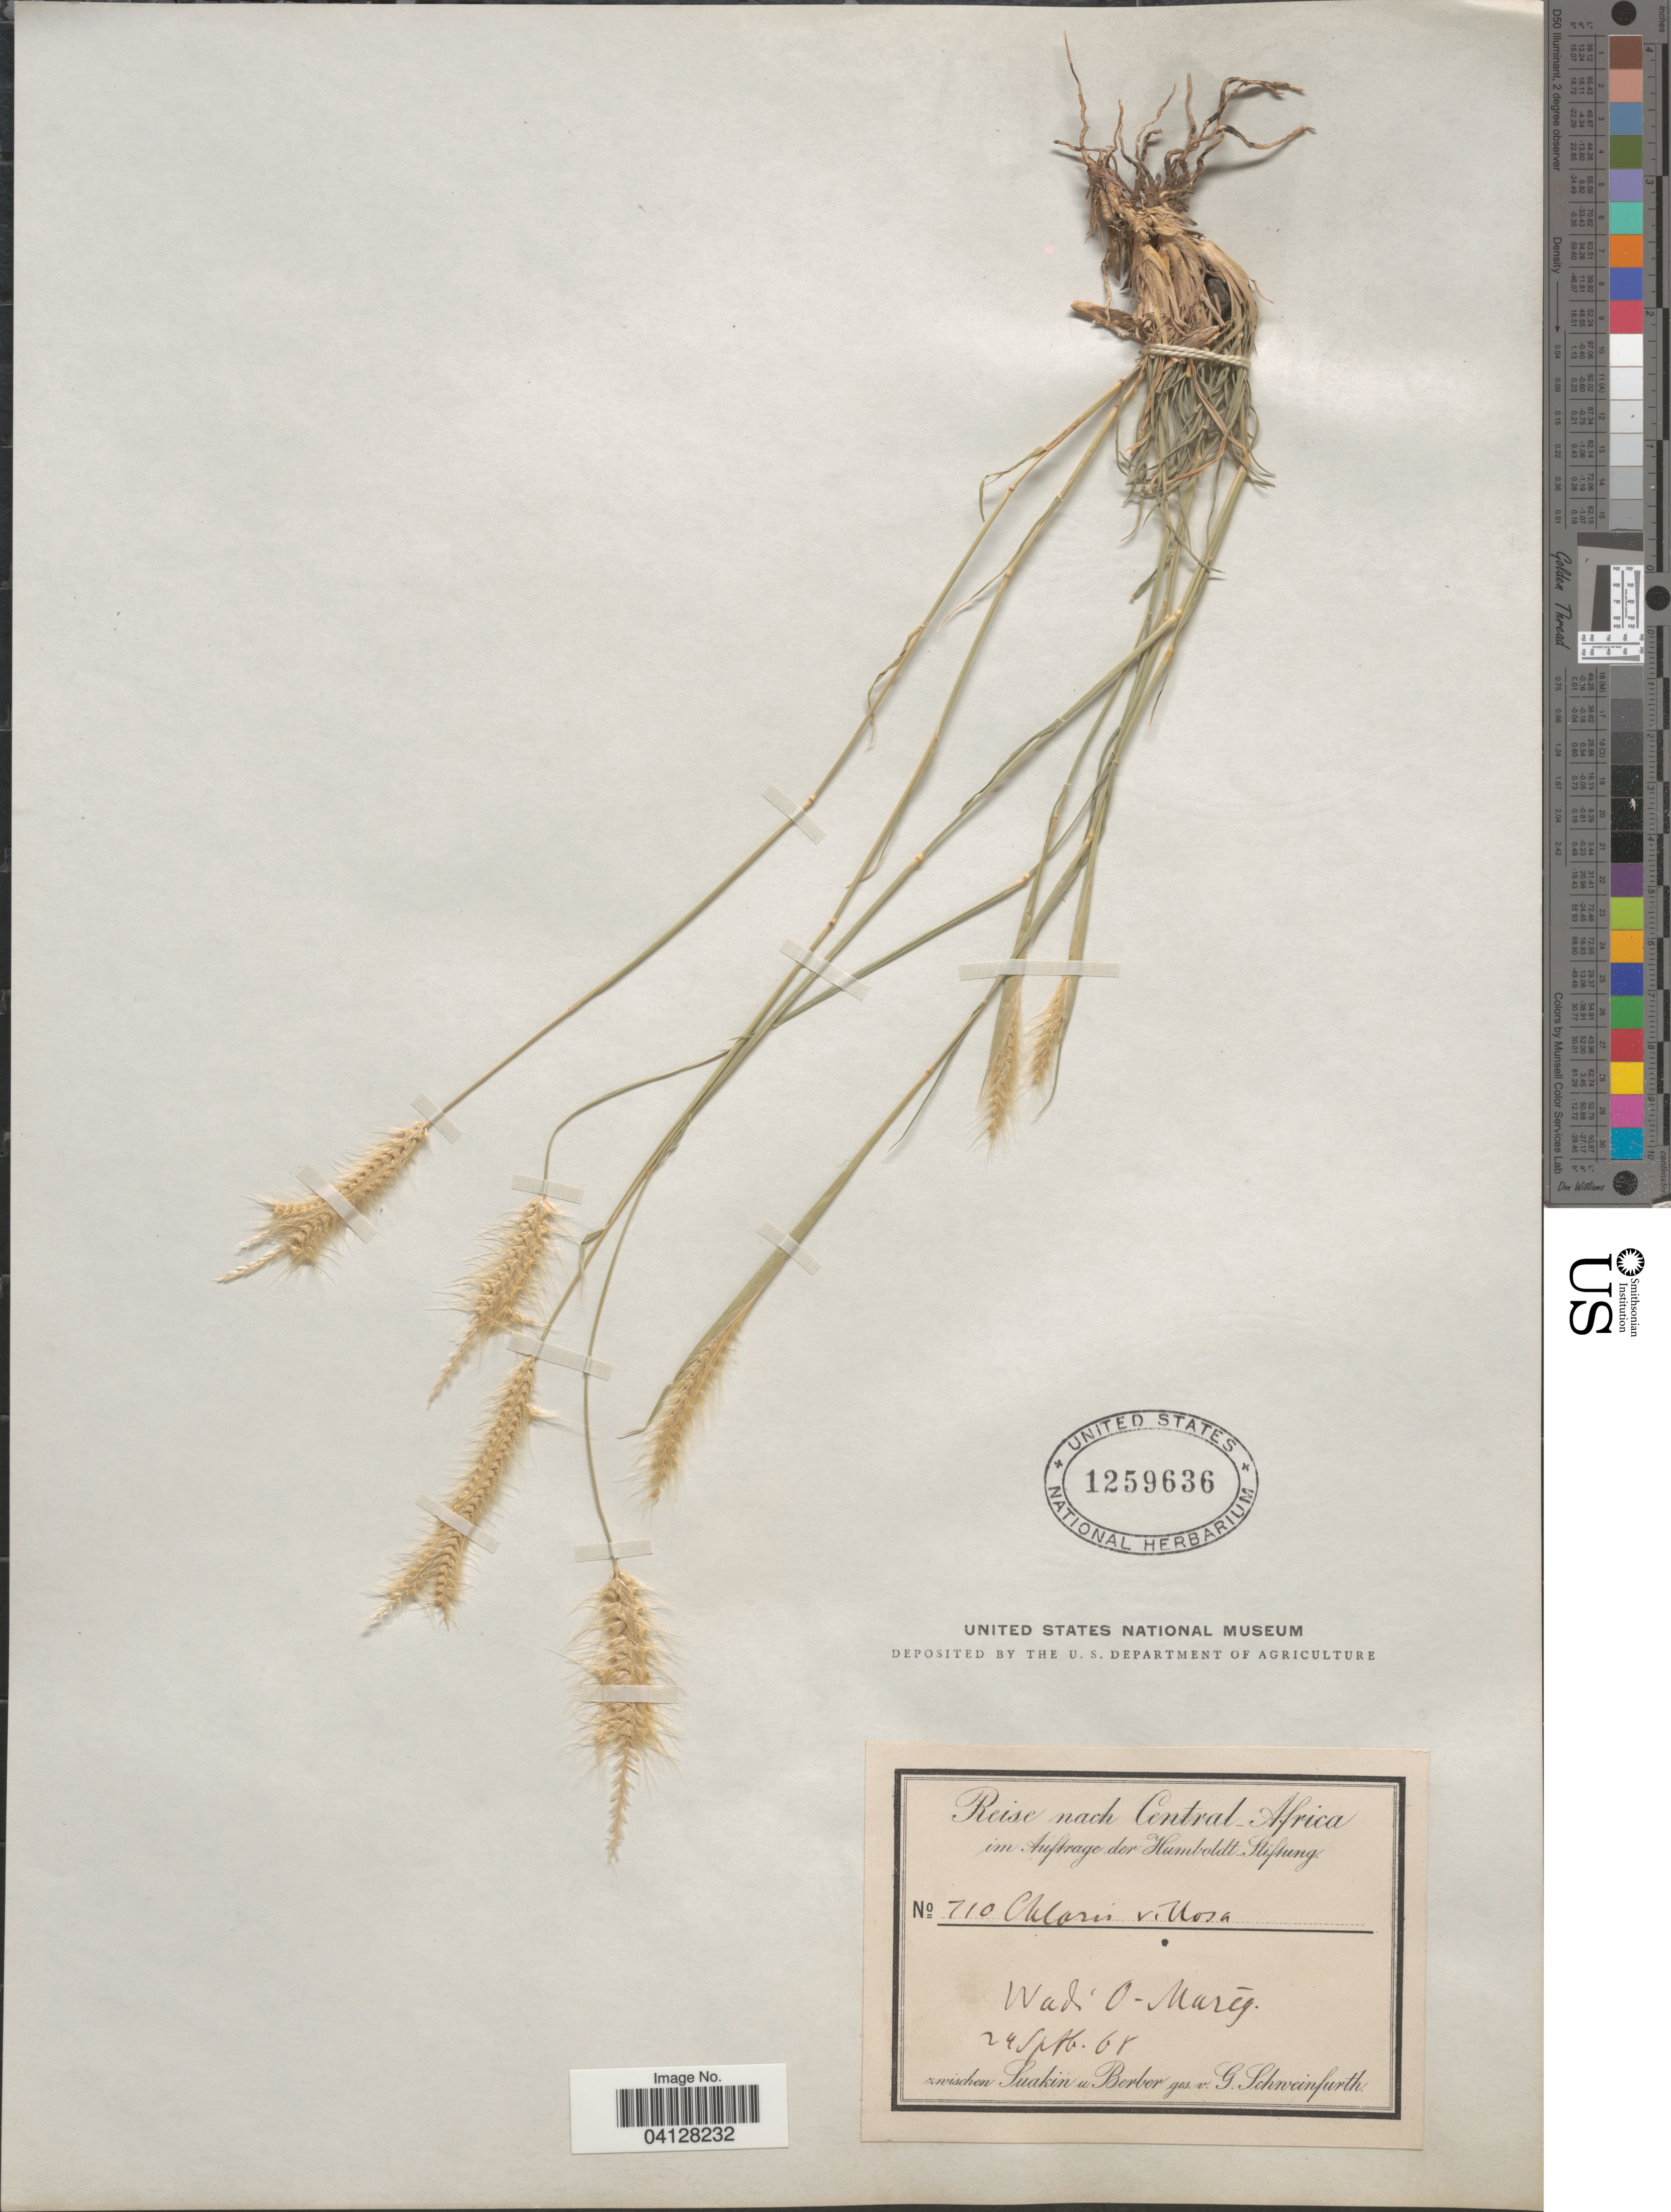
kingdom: Plantae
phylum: Tracheophyta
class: Liliopsida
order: Poales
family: Poaceae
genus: Chloris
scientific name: Chloris villosa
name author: (Desf.) Pers.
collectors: G. A. Schweinfurth (herbarium)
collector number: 710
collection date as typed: Transcribed d/m/y: 24/9/68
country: Sudan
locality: Reise nach Central-Africa. Wad 'O-Mareg. Zwischen Suakin u. Berber.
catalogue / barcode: US 1259636